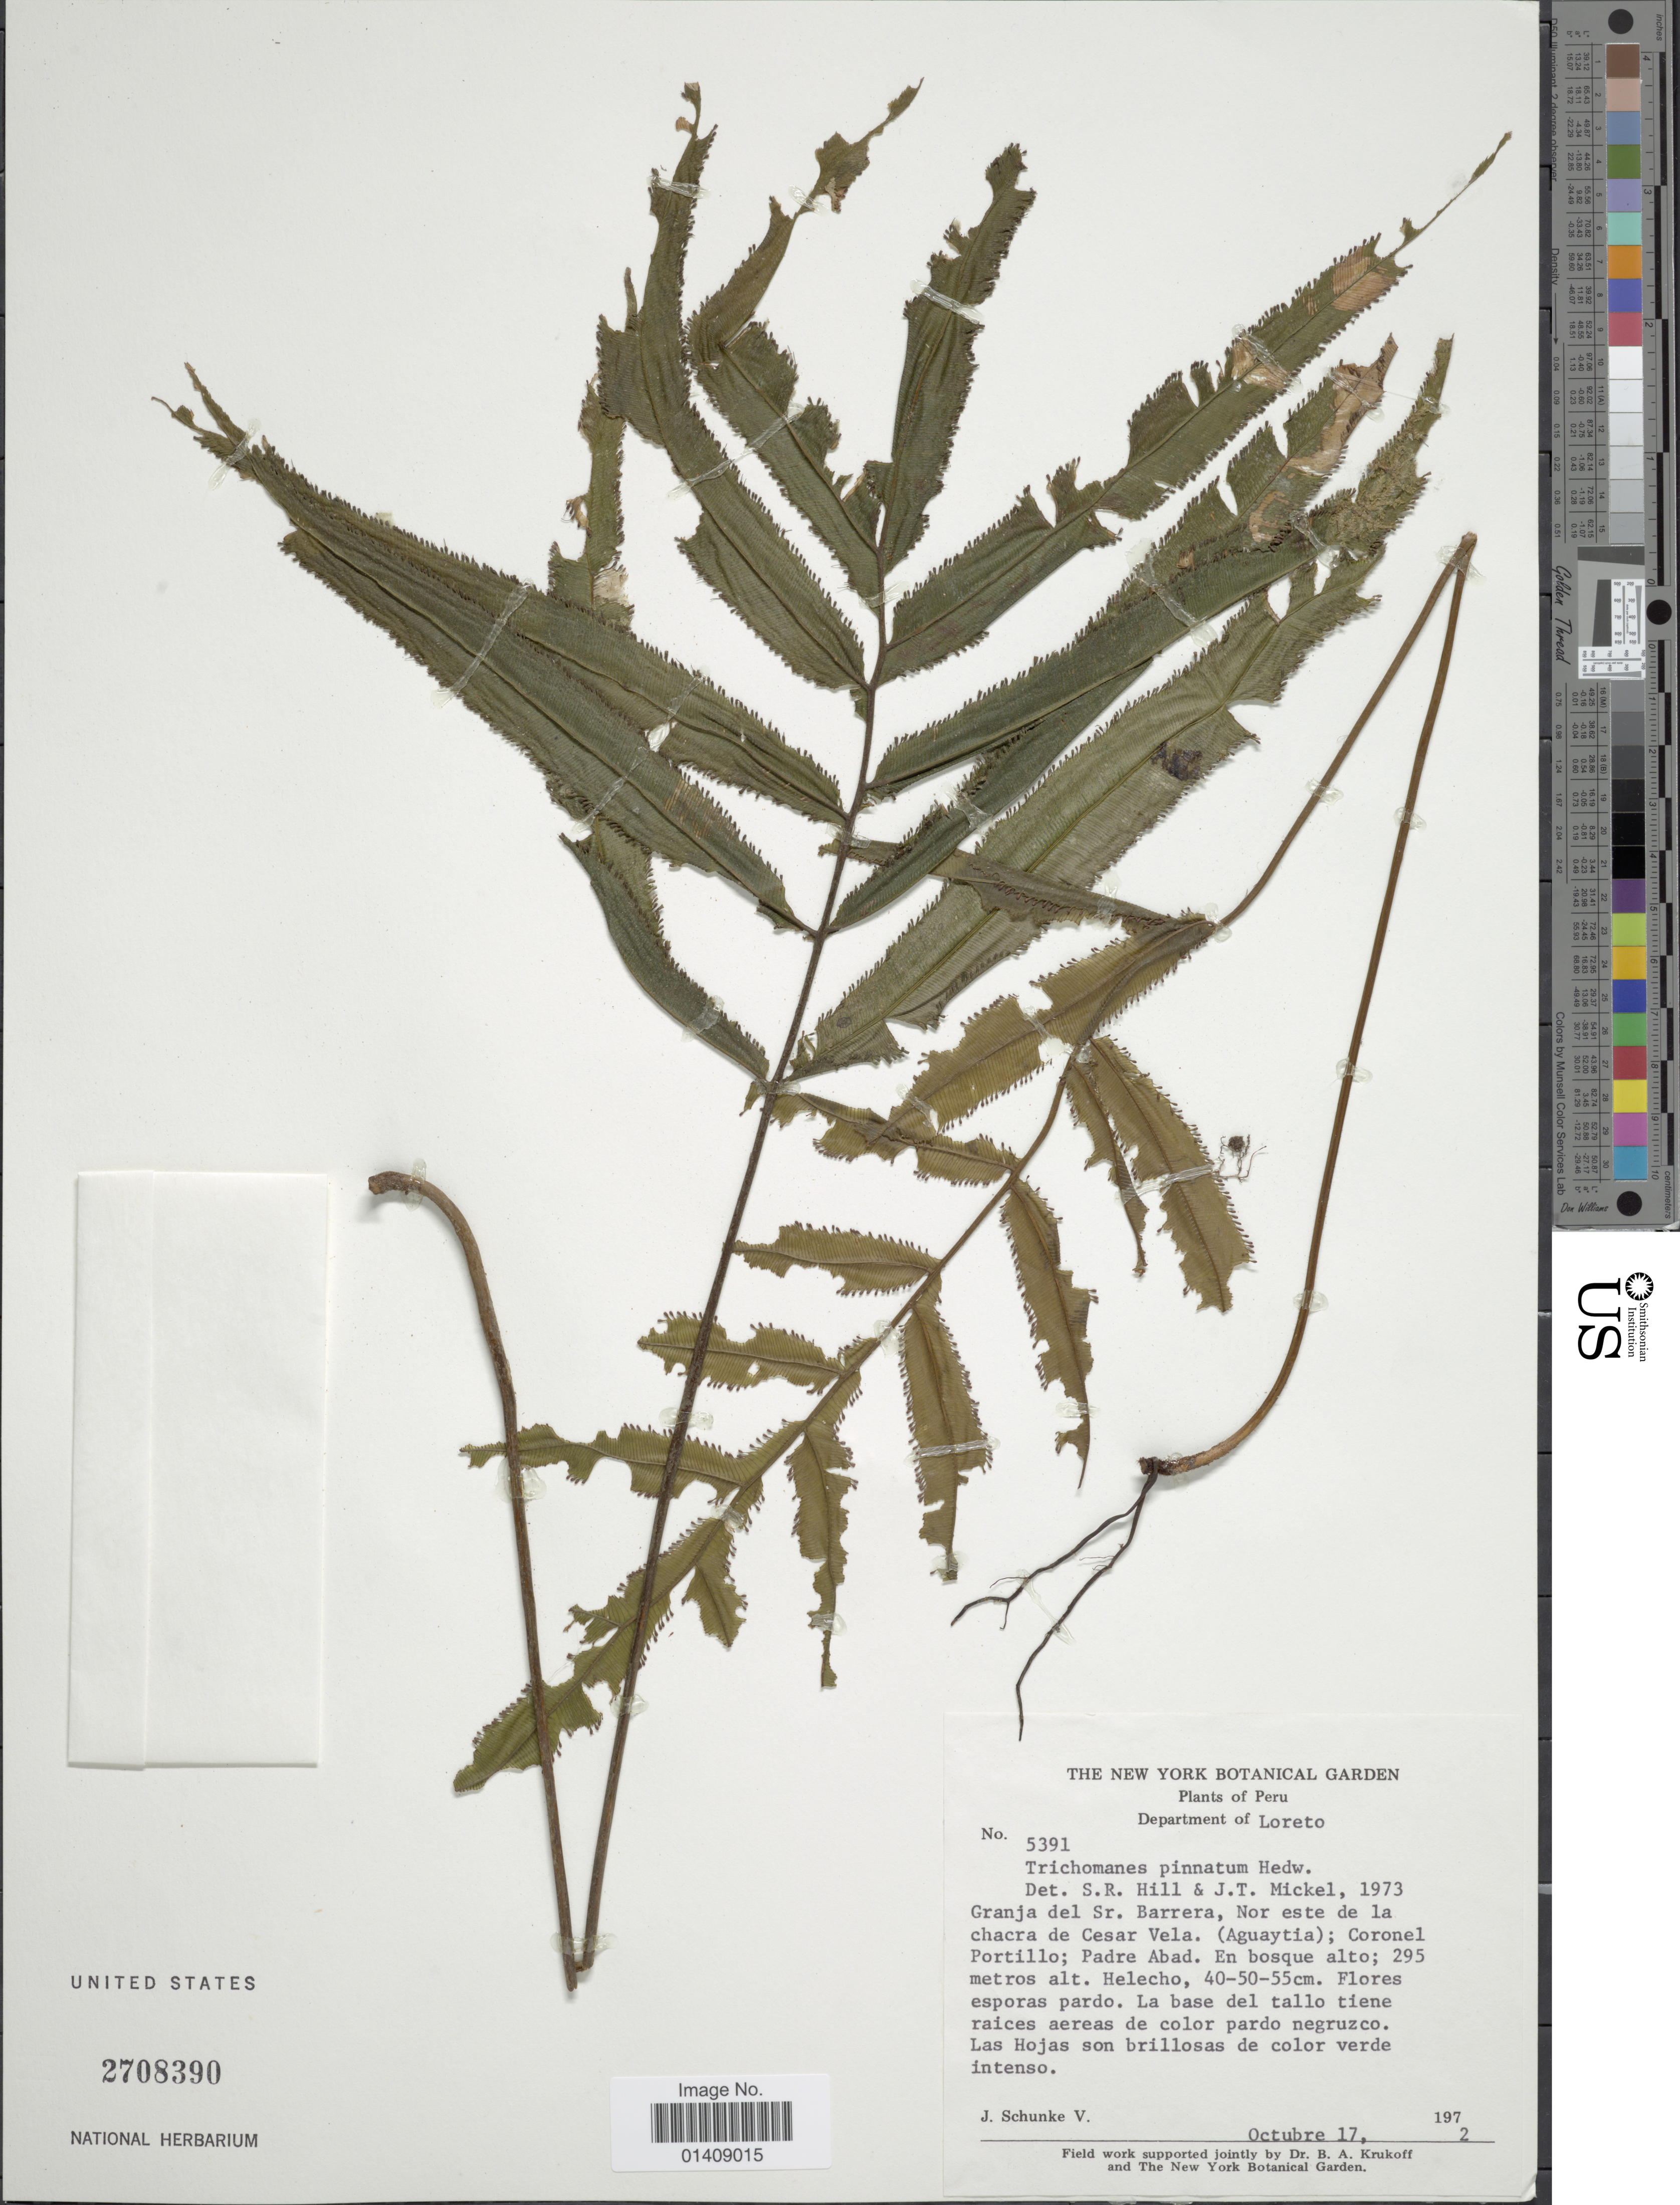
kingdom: Plantae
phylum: Tracheophyta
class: Polypodiopsida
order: Hymenophyllales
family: Hymenophyllaceae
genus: Trichomanes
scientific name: Trichomanes longifolium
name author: Desv.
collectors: J. Schunke Vigo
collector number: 5391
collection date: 1972-10-17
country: Peru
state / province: Loreto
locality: Granja del Sr. Barrera, Nor este de la chacra de Cesar Vela. (Aguaytia); Coronel Portillo; Padre Abad. En bosque alto.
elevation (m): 295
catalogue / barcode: US 2708390